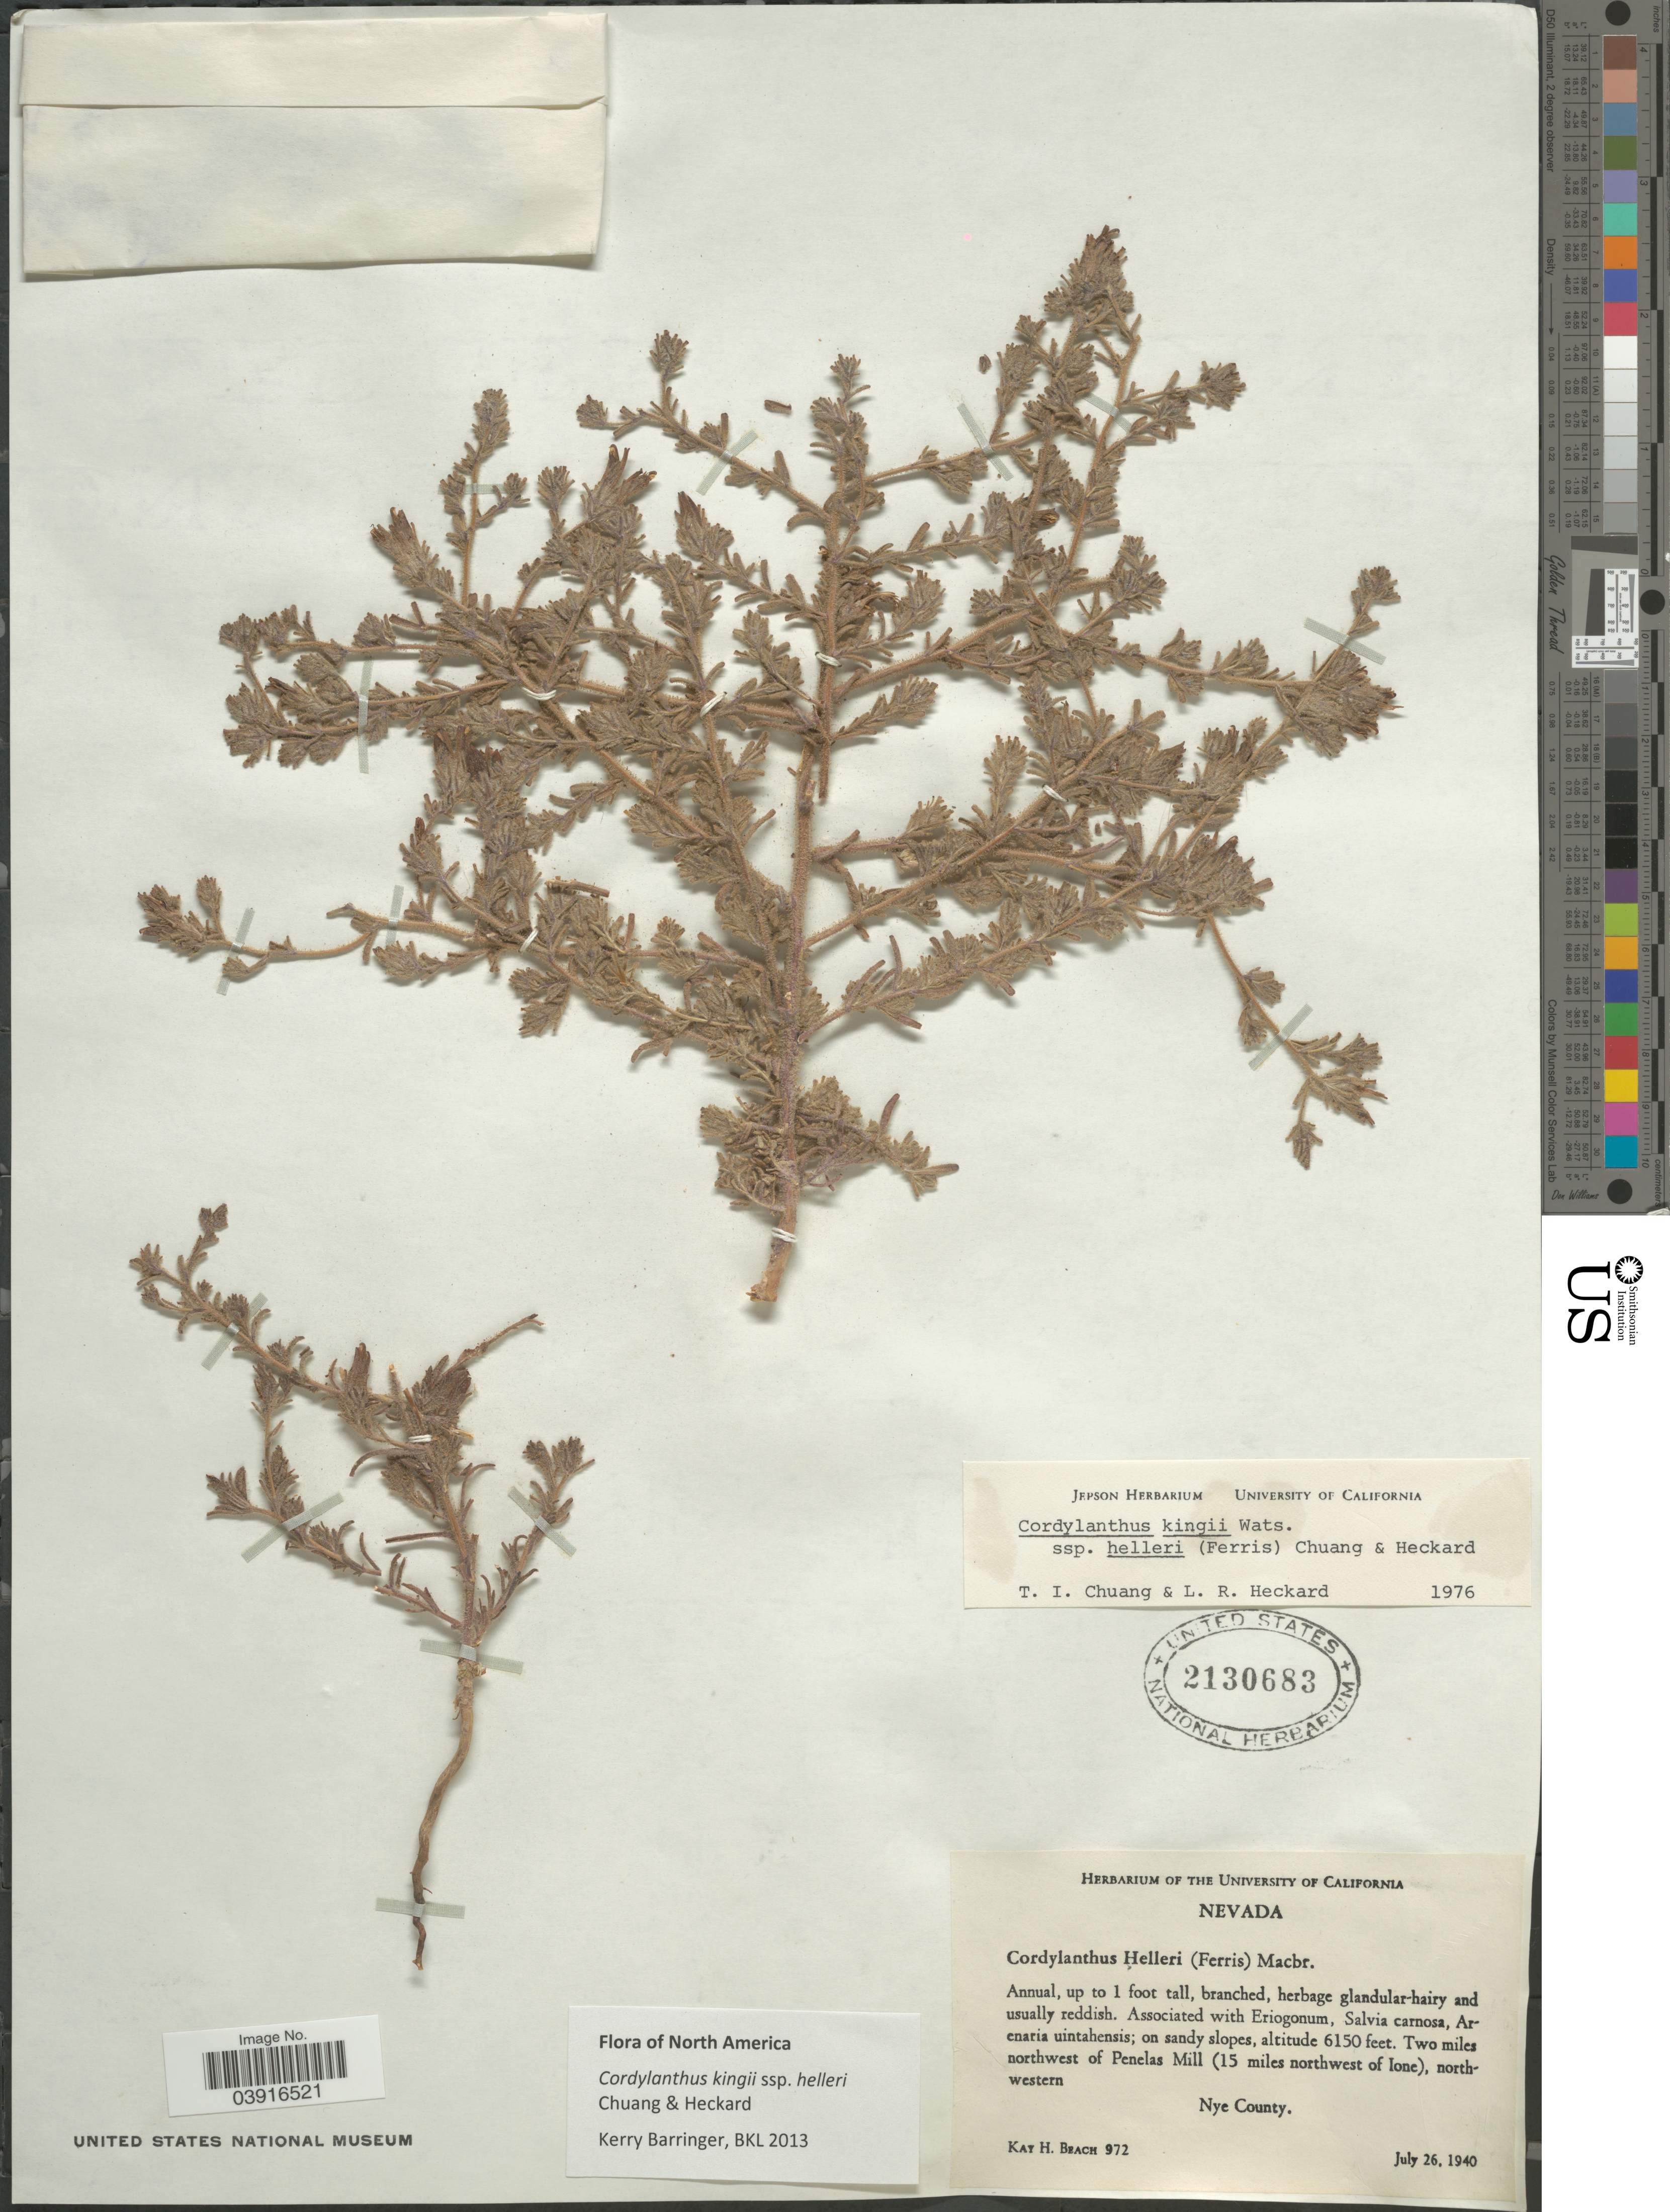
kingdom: Plantae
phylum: Tracheophyta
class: Magnoliopsida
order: Lamiales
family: Orobanchaceae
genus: Cordylanthus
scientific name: Cordylanthus kingii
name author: S. Watson in C. King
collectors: K. H. Beach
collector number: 972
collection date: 1940-07-26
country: United States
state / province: Nevada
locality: Two miles northwest of Penelas Mill (15 miles northwest of Ione), northwestern Nye County.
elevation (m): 1875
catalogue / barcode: US 2130683